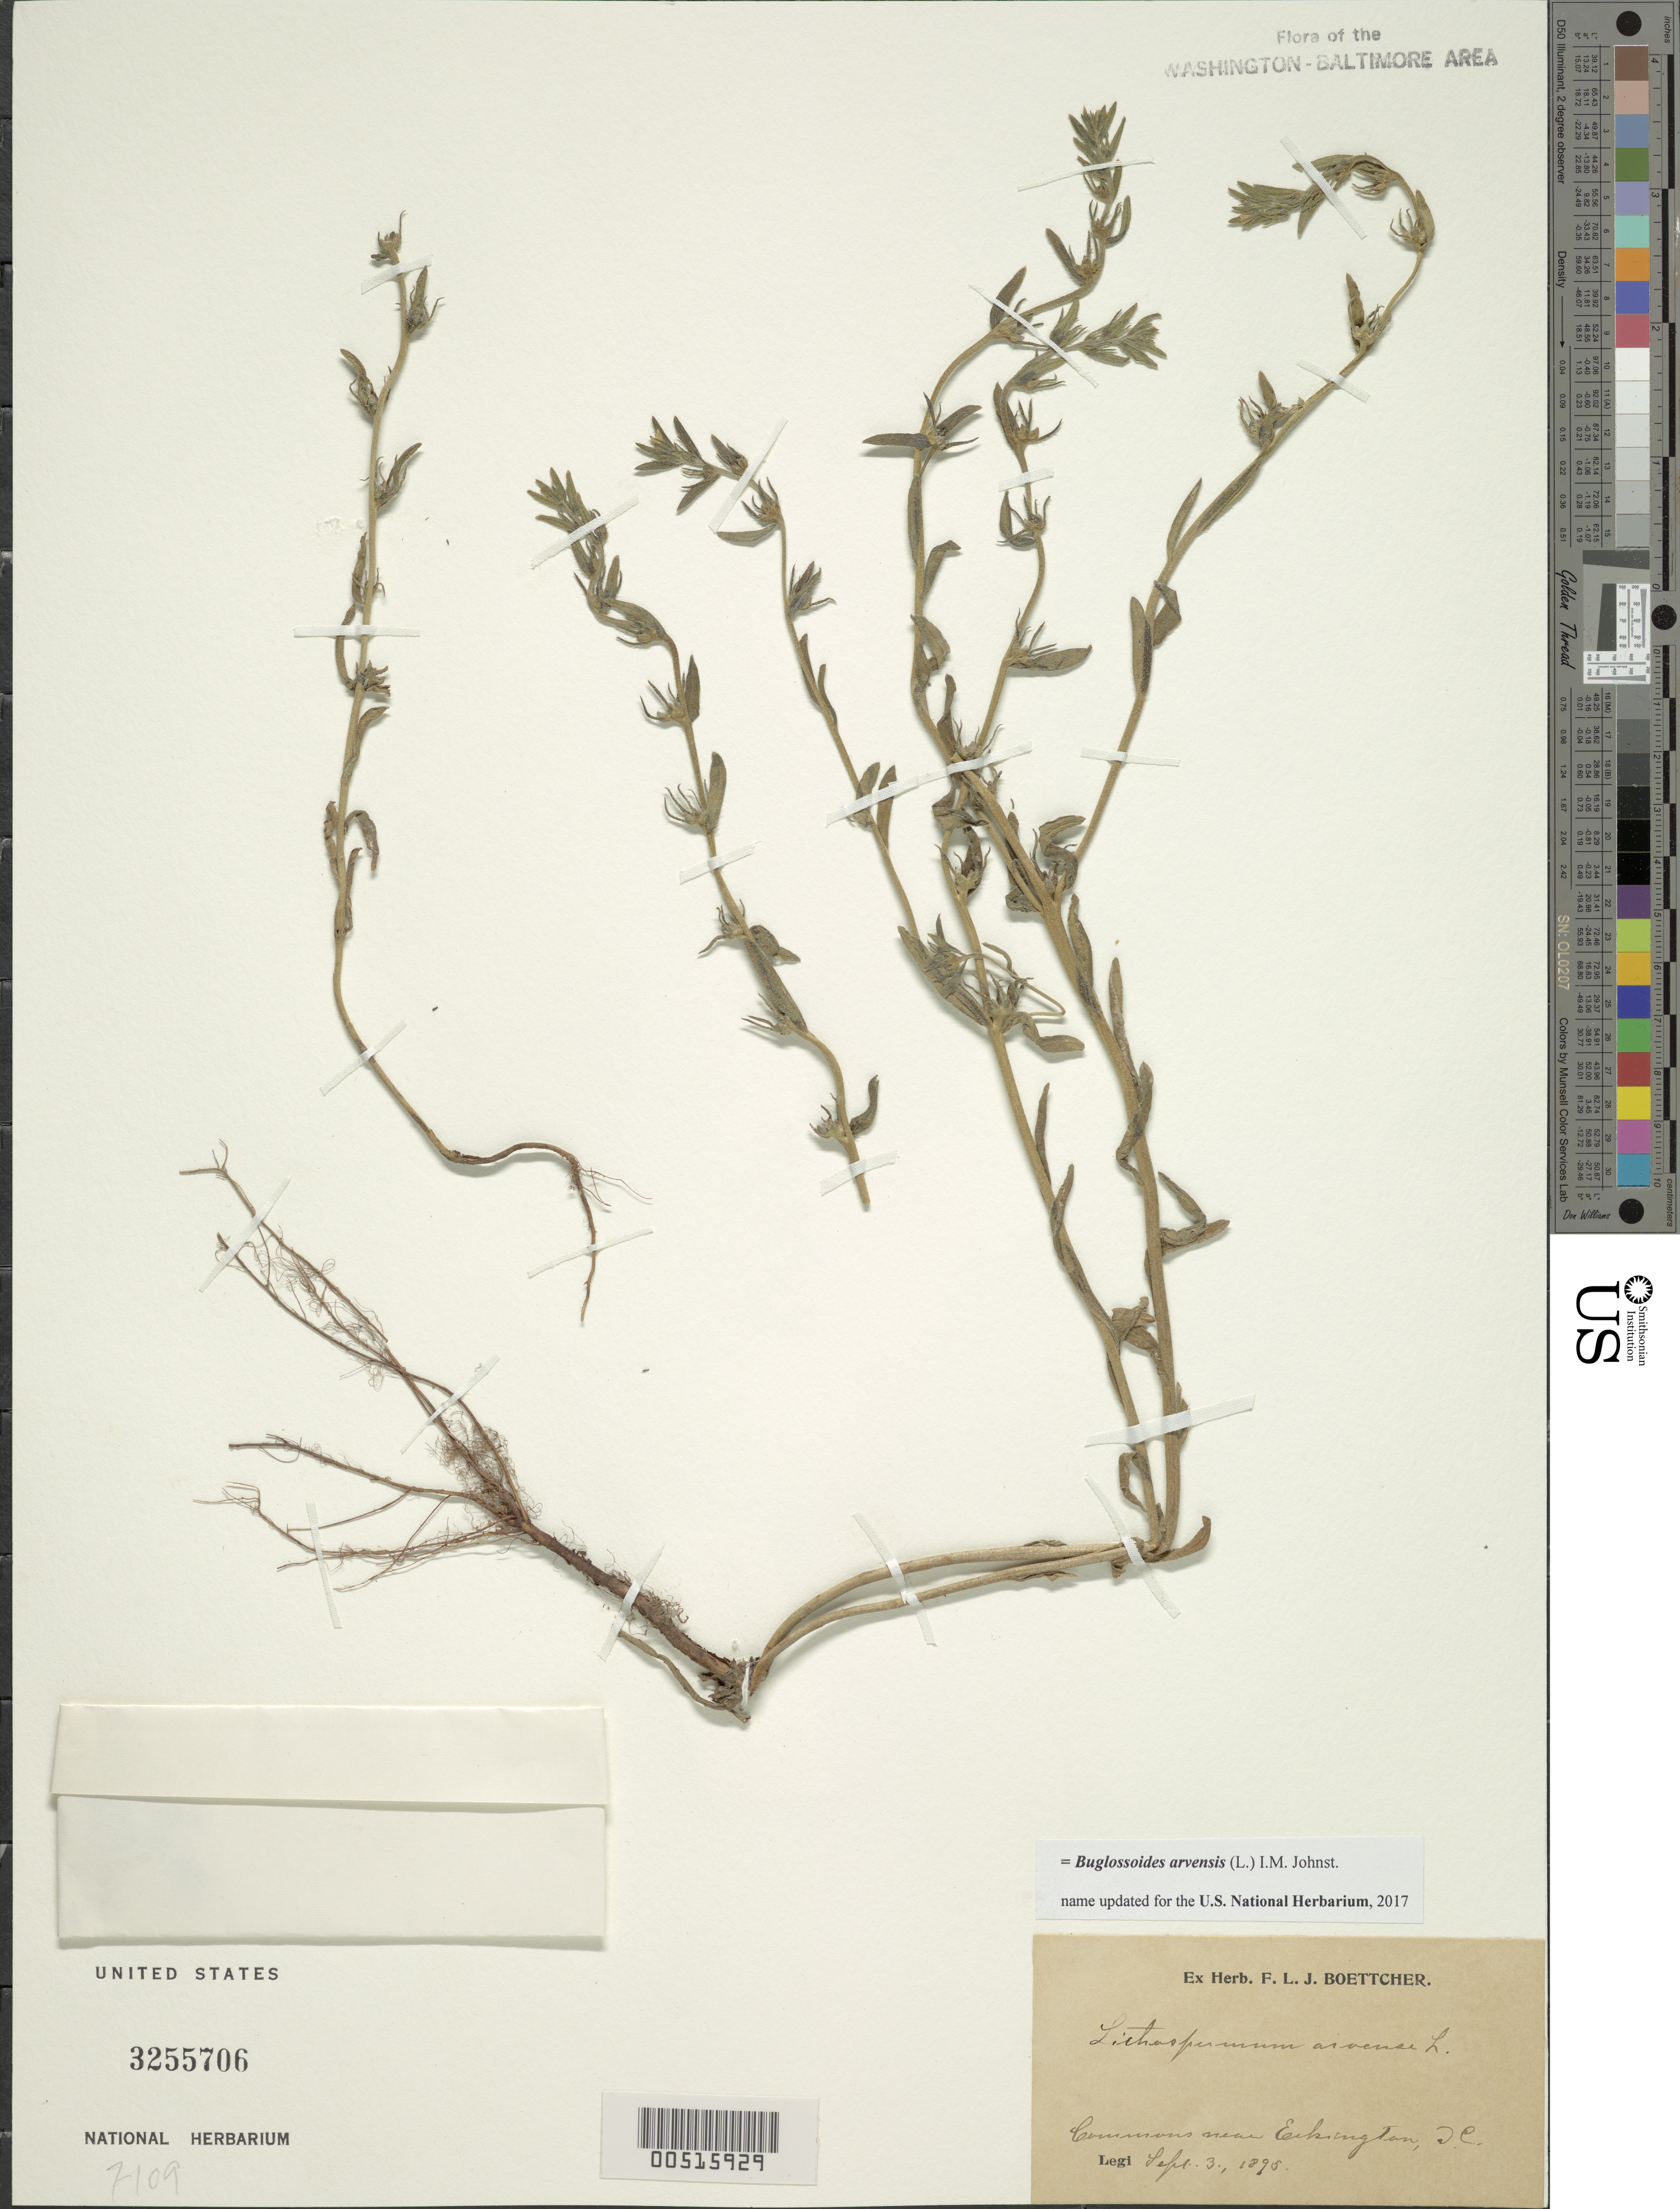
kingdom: Plantae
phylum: Tracheophyta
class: Magnoliopsida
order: Boraginales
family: Boraginaceae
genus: Buglossoides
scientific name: Buglossoides arvensis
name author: (L.) I.M. Johnst.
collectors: F. Boettcher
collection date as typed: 03 Sep 1895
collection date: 1895-09-03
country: United States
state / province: District of Columbia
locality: Washington Area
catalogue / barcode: US 3255706